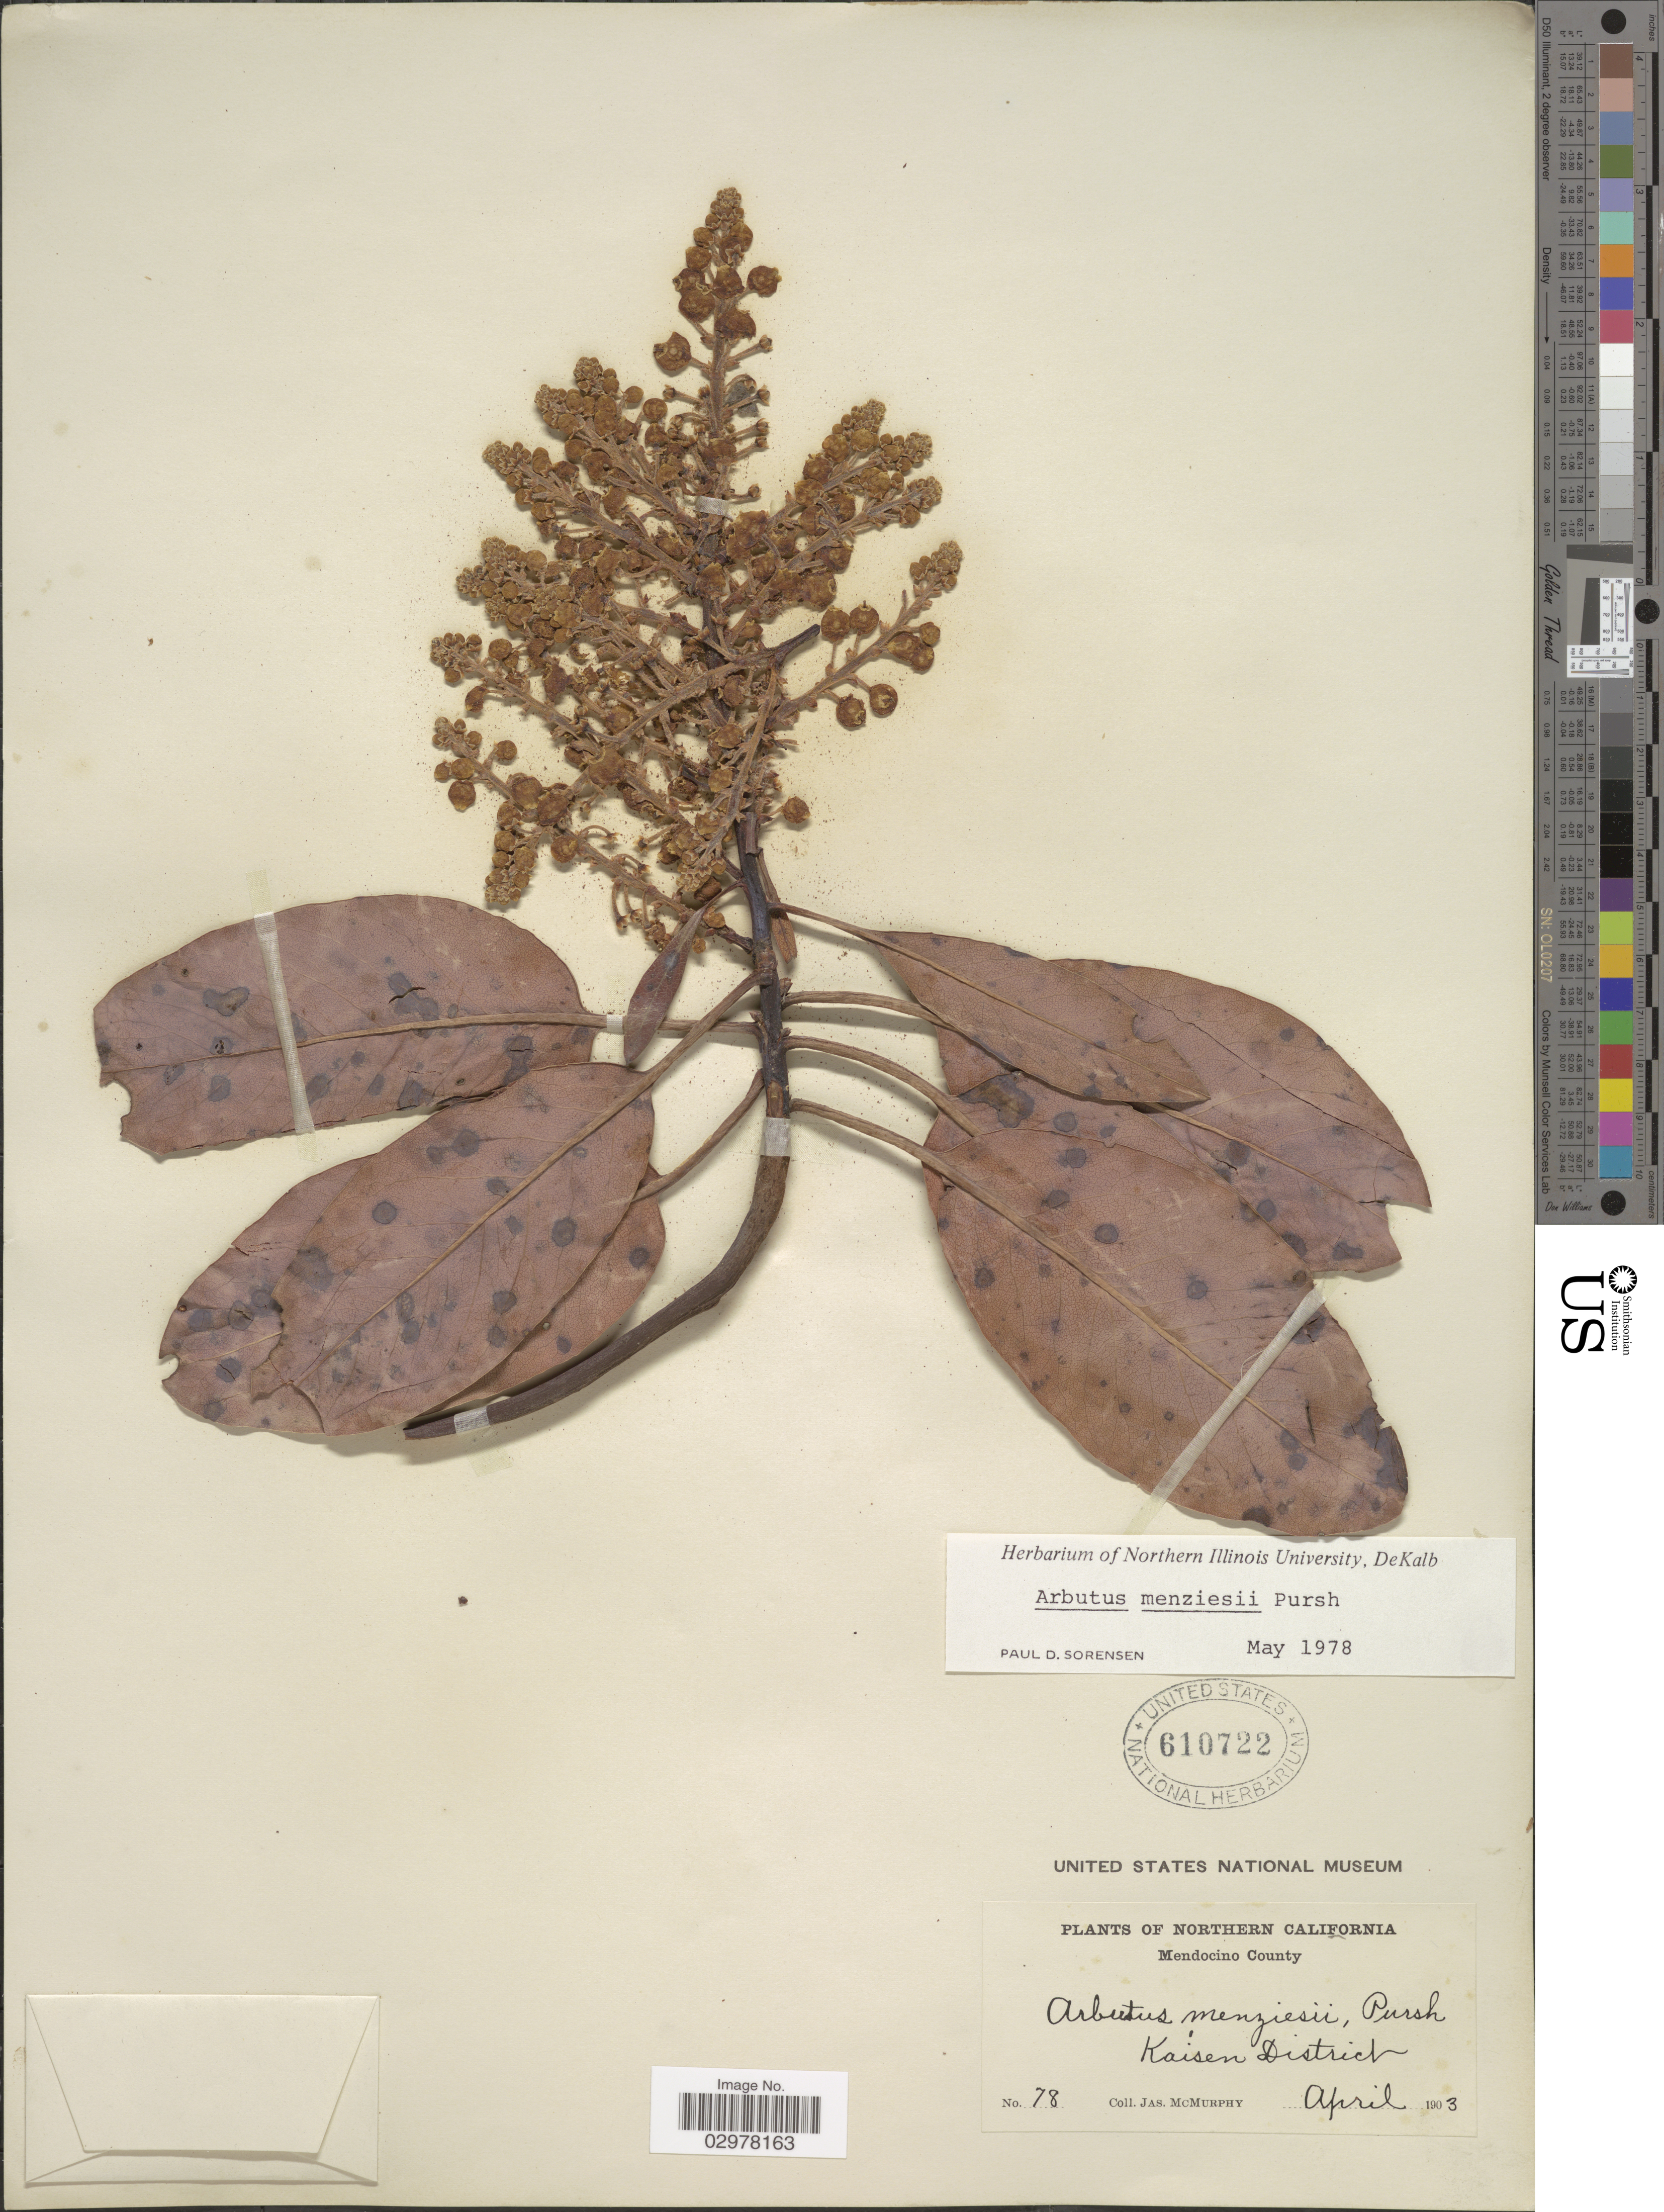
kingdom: Plantae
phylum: Tracheophyta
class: Magnoliopsida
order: Ericales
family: Ericaceae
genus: Arbutus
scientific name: Arbutus menziesii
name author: Pursh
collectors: J. McMurphy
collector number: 78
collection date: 1903-04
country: United States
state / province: California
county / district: Mendocino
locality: Northern California. Mendocino County, Kaisen District.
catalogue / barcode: US 610722